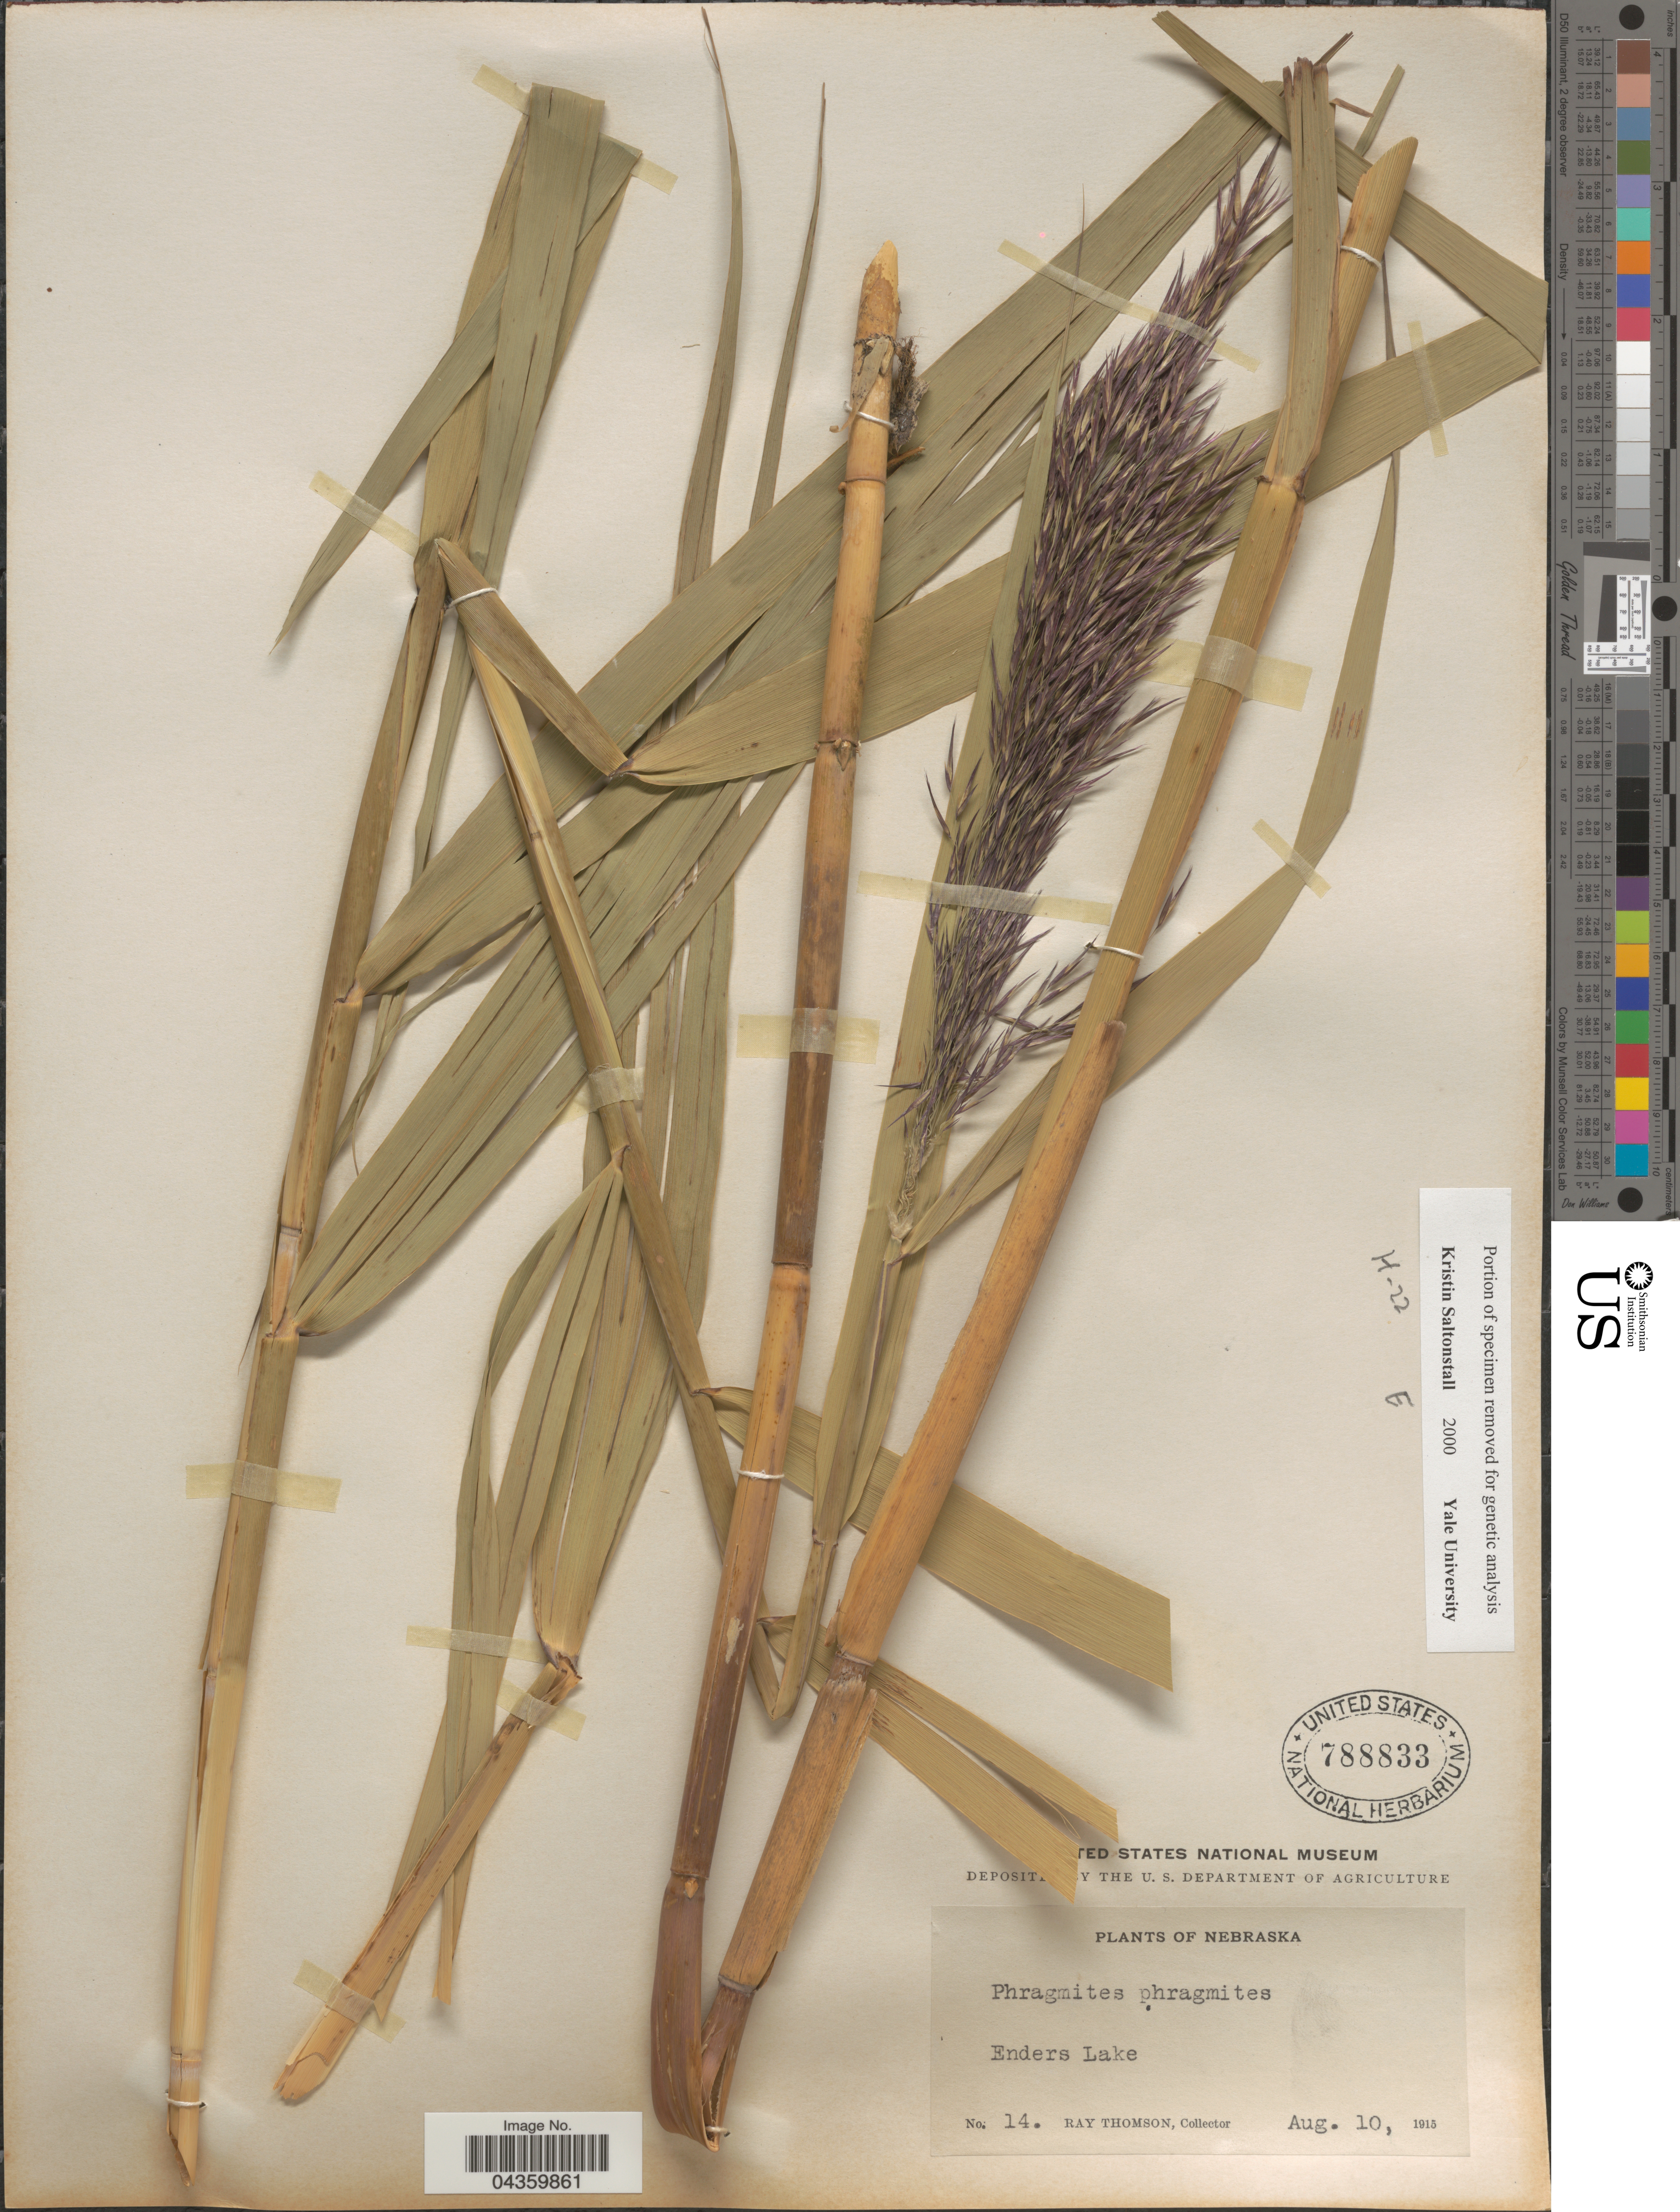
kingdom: Plantae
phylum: Tracheophyta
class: Liliopsida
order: Poales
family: Poaceae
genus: Phragmites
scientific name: Phragmites australis subsp. americanus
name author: Saltonstall & et al.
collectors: R. Thomson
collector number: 14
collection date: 1915-08-10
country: United States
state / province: Nebraska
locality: Enders Lake.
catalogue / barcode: US 788833